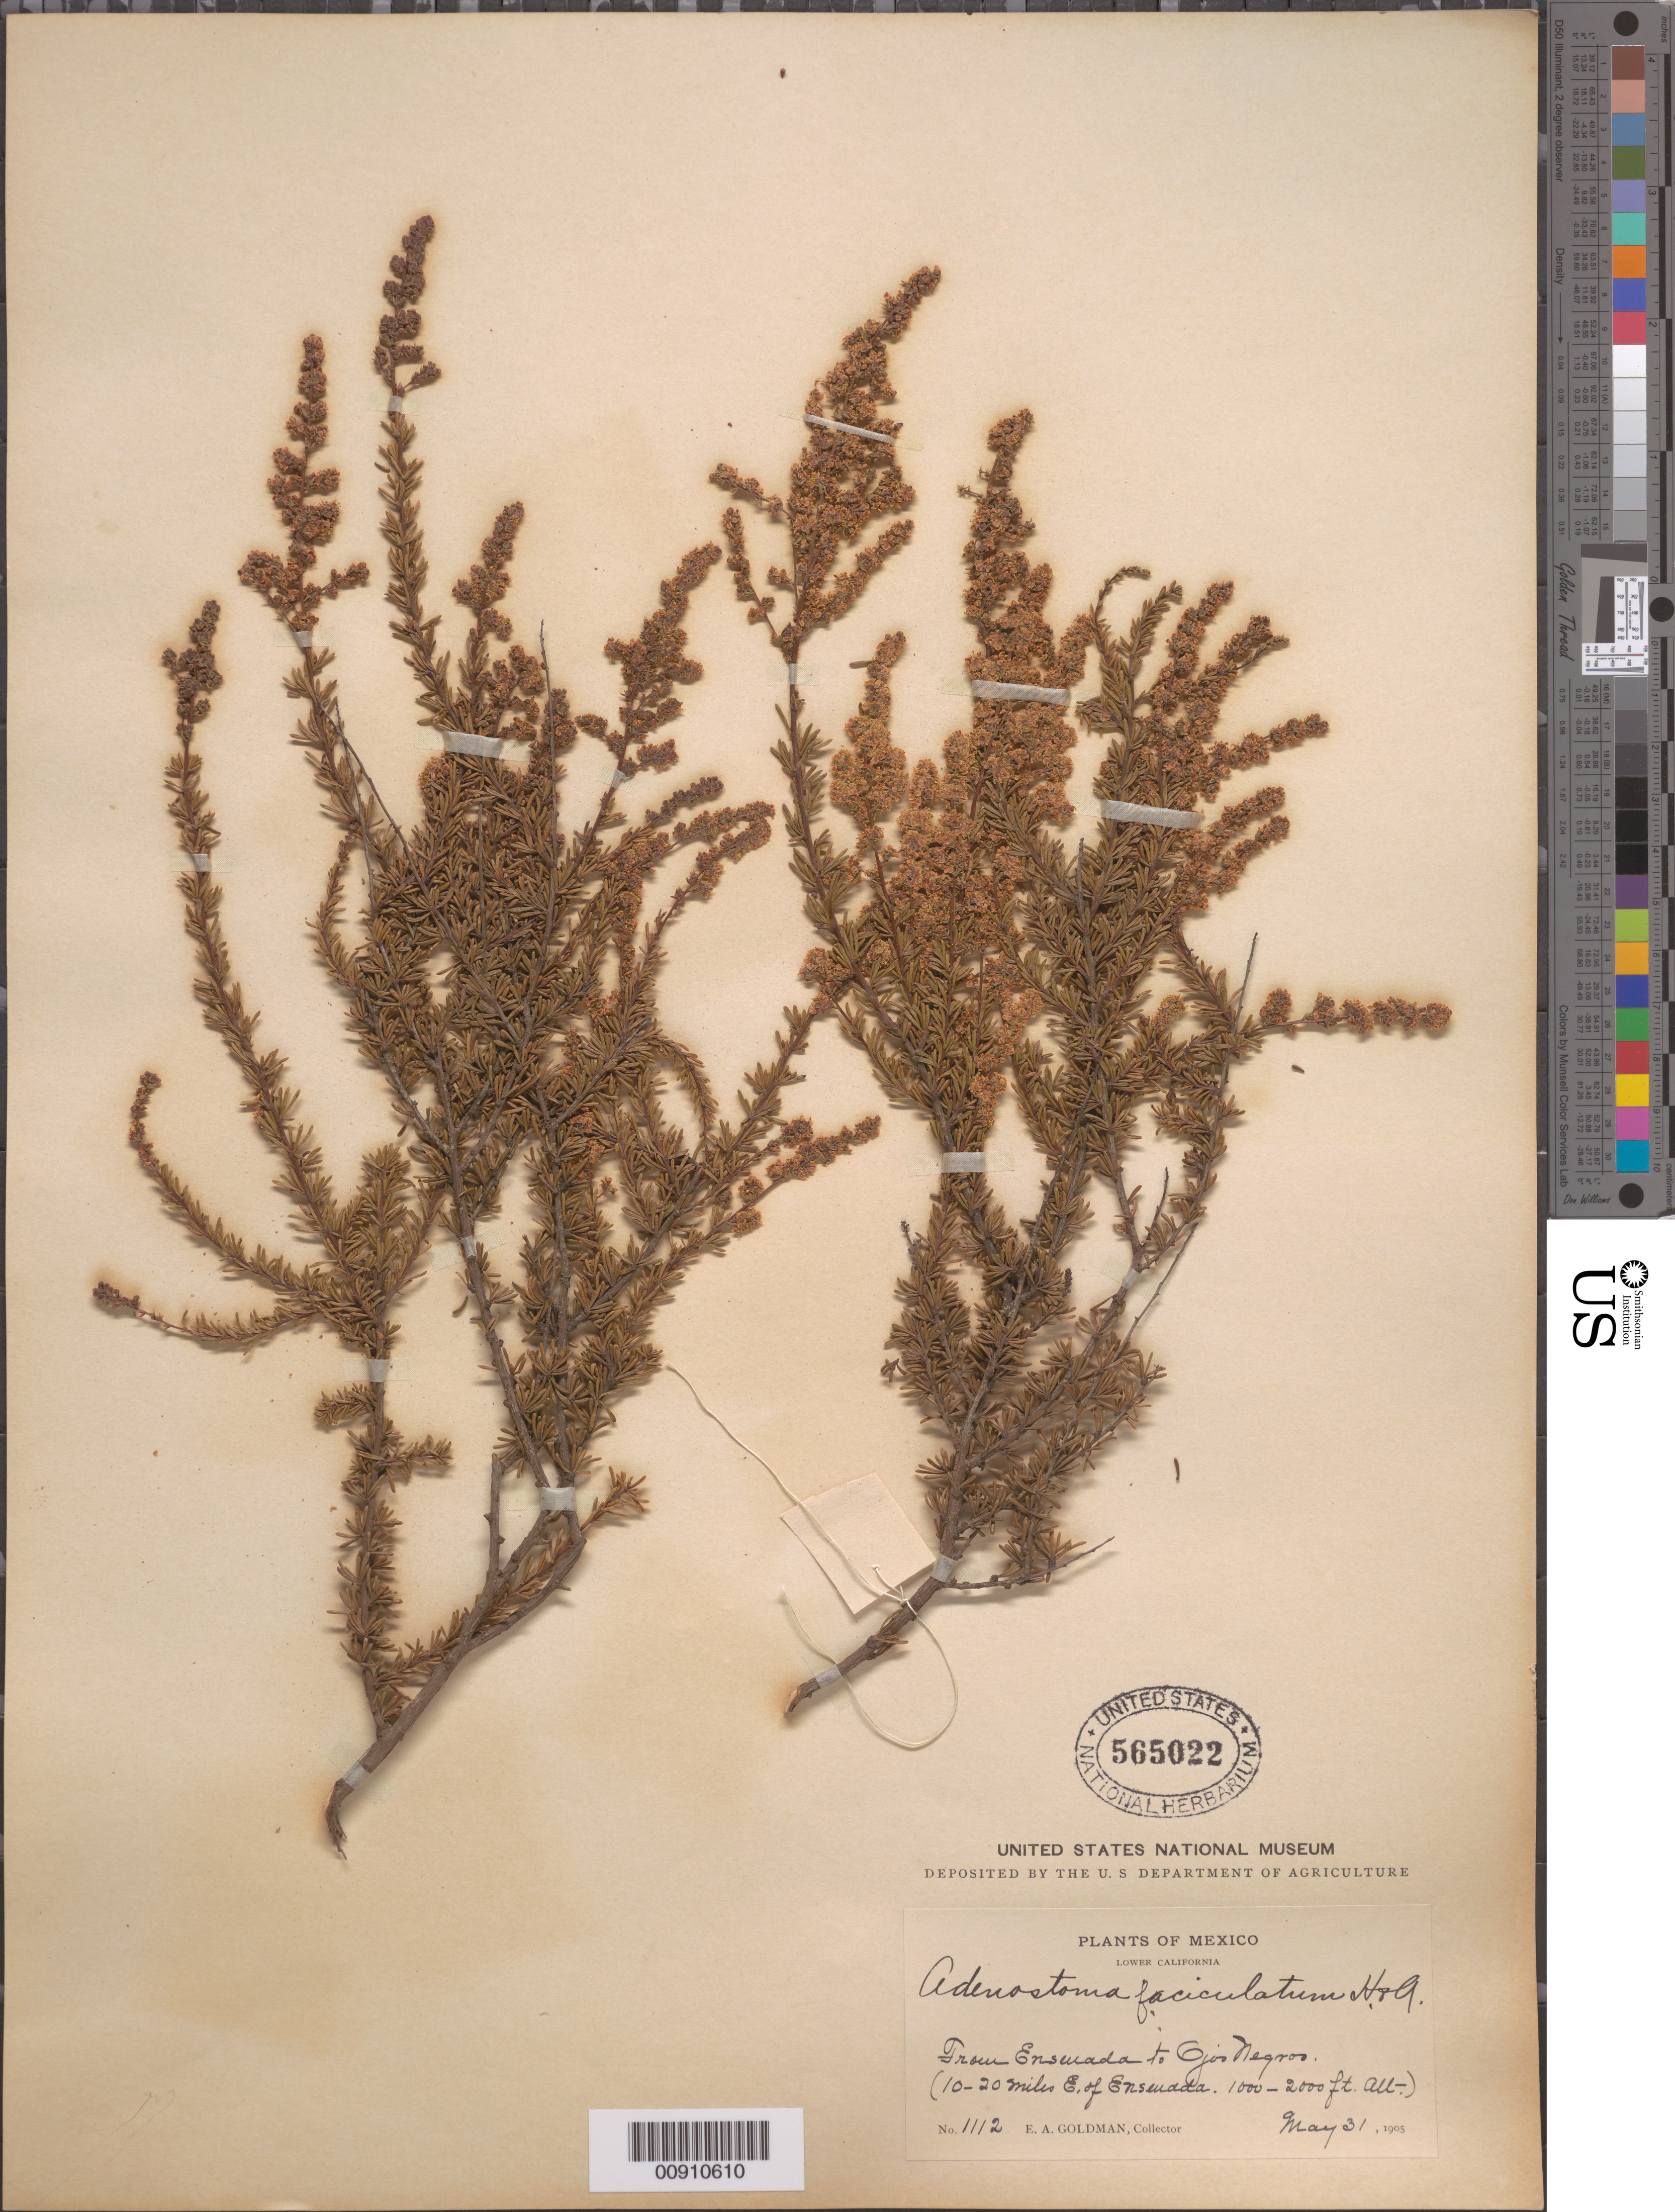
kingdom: Plantae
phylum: Tracheophyta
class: Magnoliopsida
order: Rosales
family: Rosaceae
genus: Adenostoma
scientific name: Adenostoma fasciculatum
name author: Hook. & Arn.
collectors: E. A. Goldman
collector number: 1112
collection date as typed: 31 May 1905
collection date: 1905-05-31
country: Mexico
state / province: Baja California Norte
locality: From Ensenada to Ojos Negros (10-20 miles E of Ensenada), Lower California.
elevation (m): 305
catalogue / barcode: US 565022